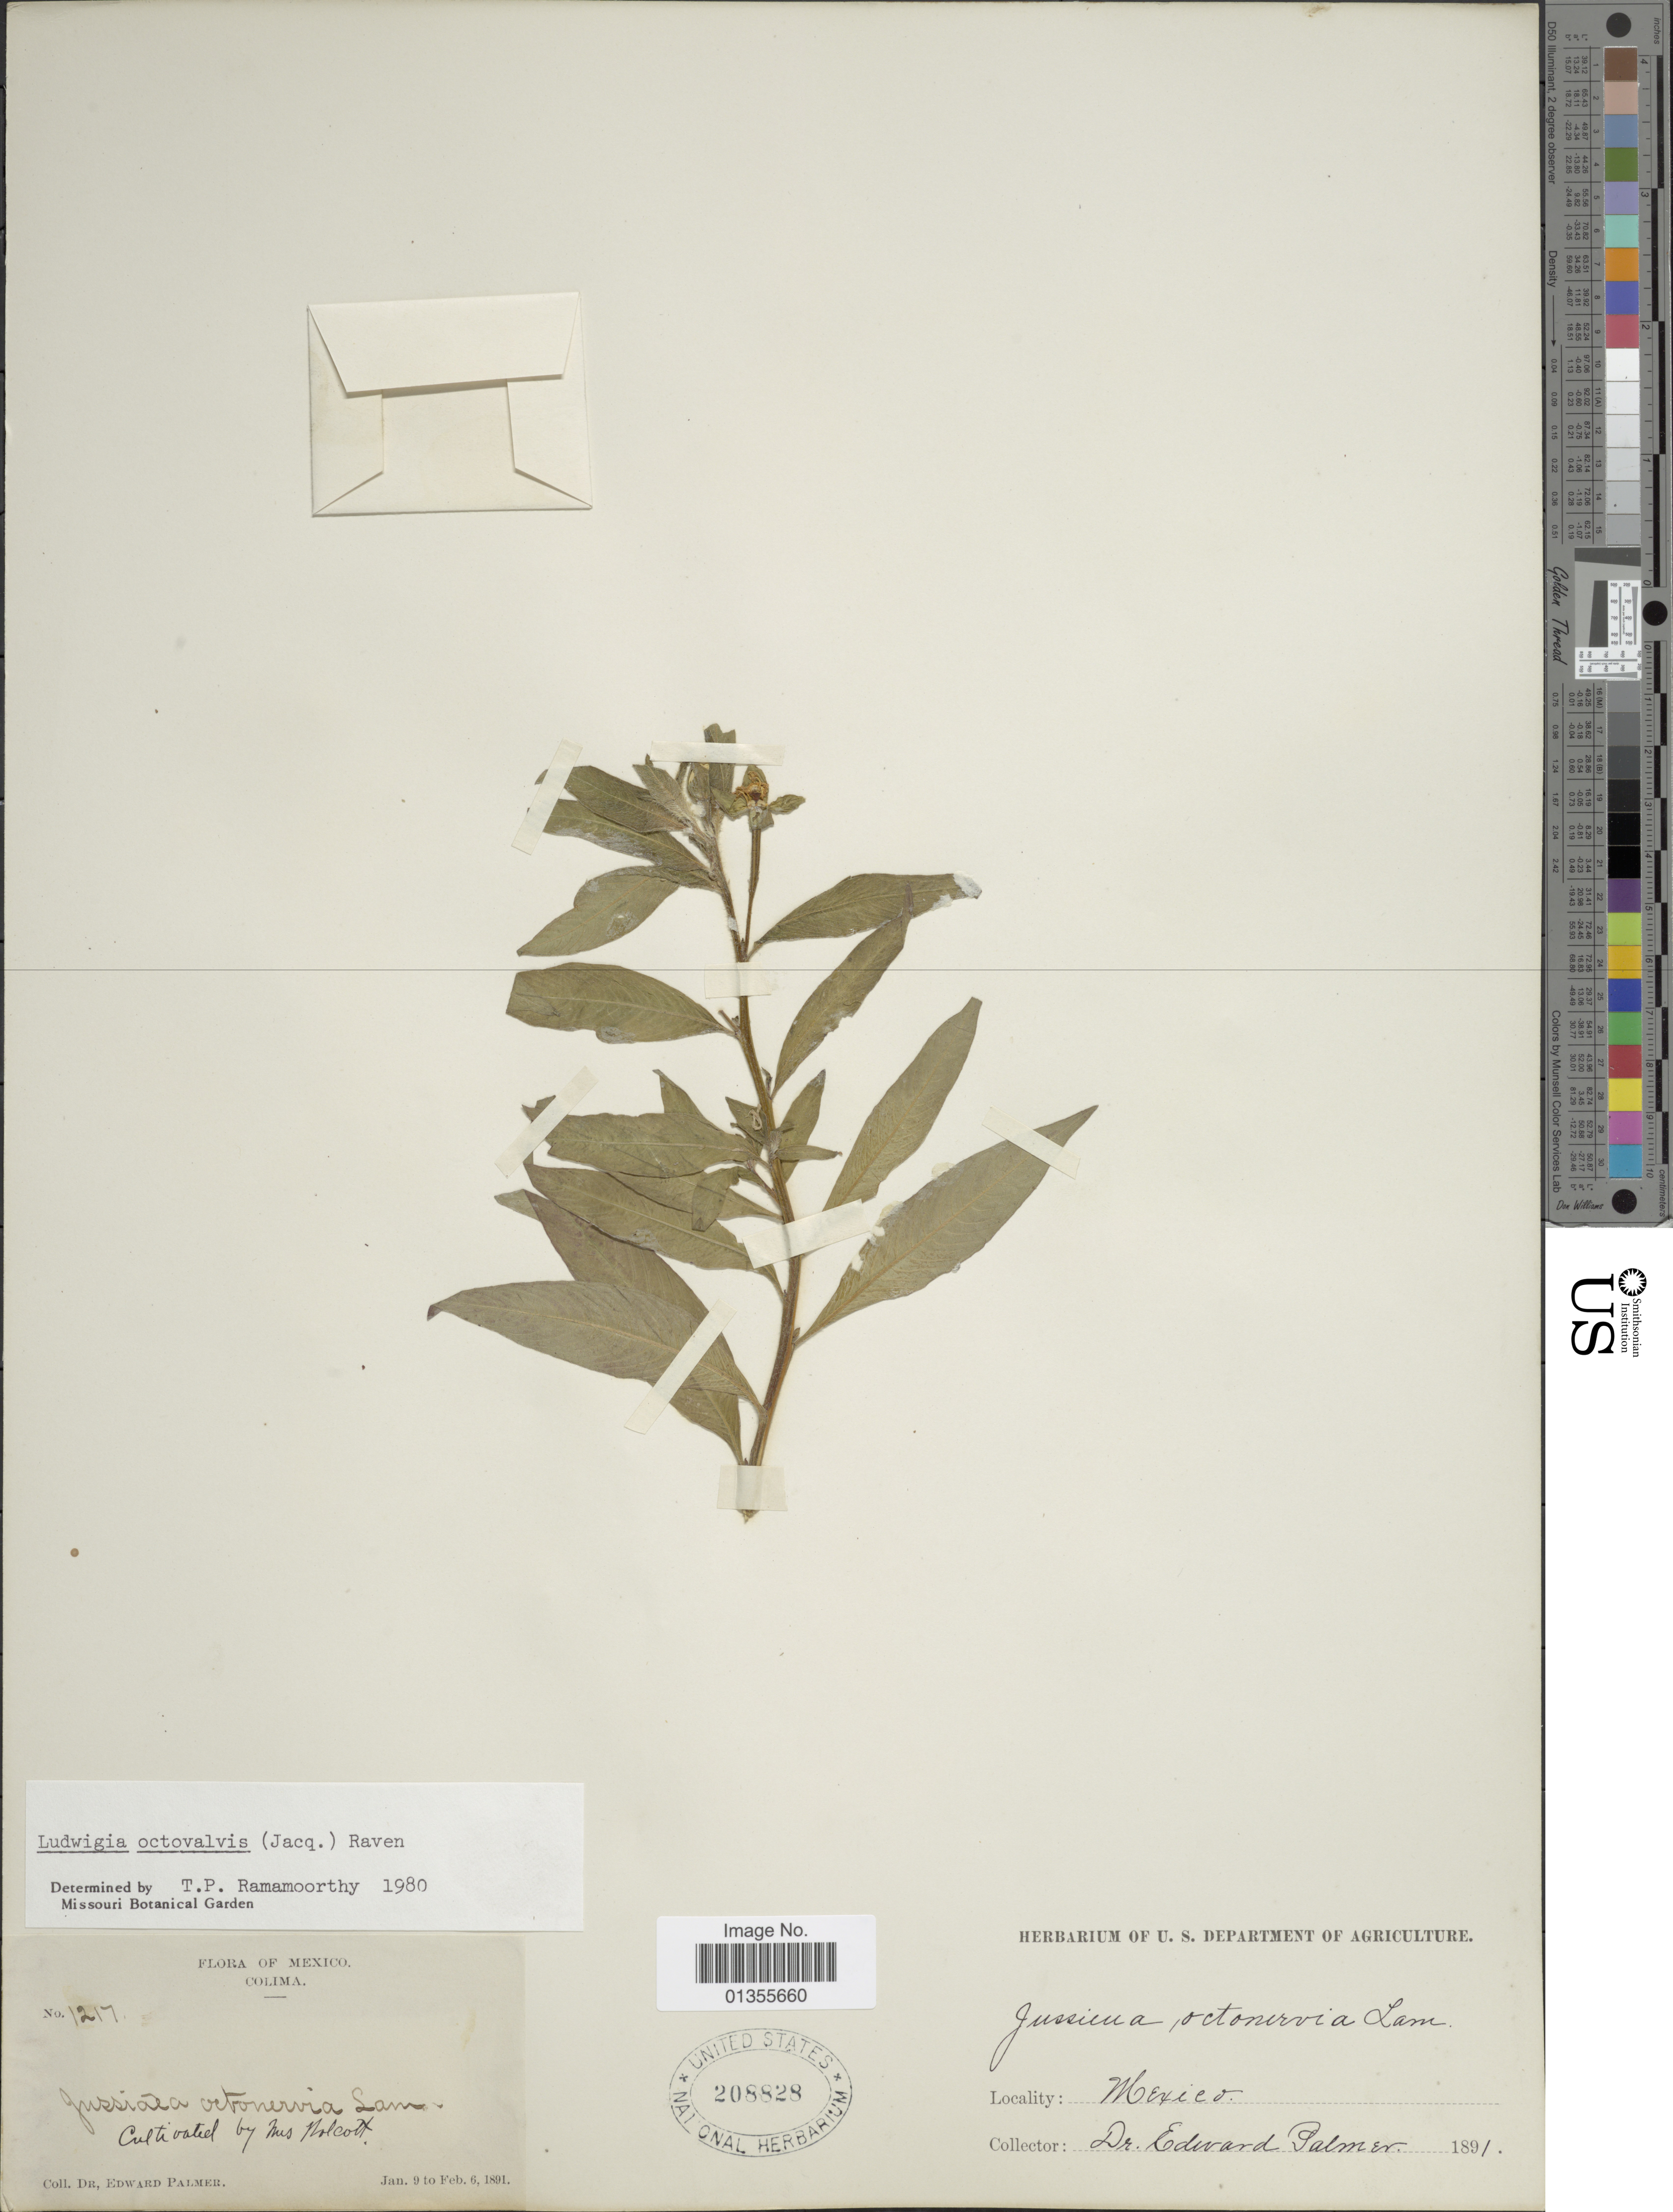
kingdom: Plantae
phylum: Tracheophyta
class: Magnoliopsida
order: Myrtales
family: Onagraceae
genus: Ludwigia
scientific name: Ludwigia octovalvis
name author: (Jacq.) P.H. Raven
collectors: Walcott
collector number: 1217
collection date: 1891-01-09/1891-02-06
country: Mexico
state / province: Colima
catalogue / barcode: US 208828